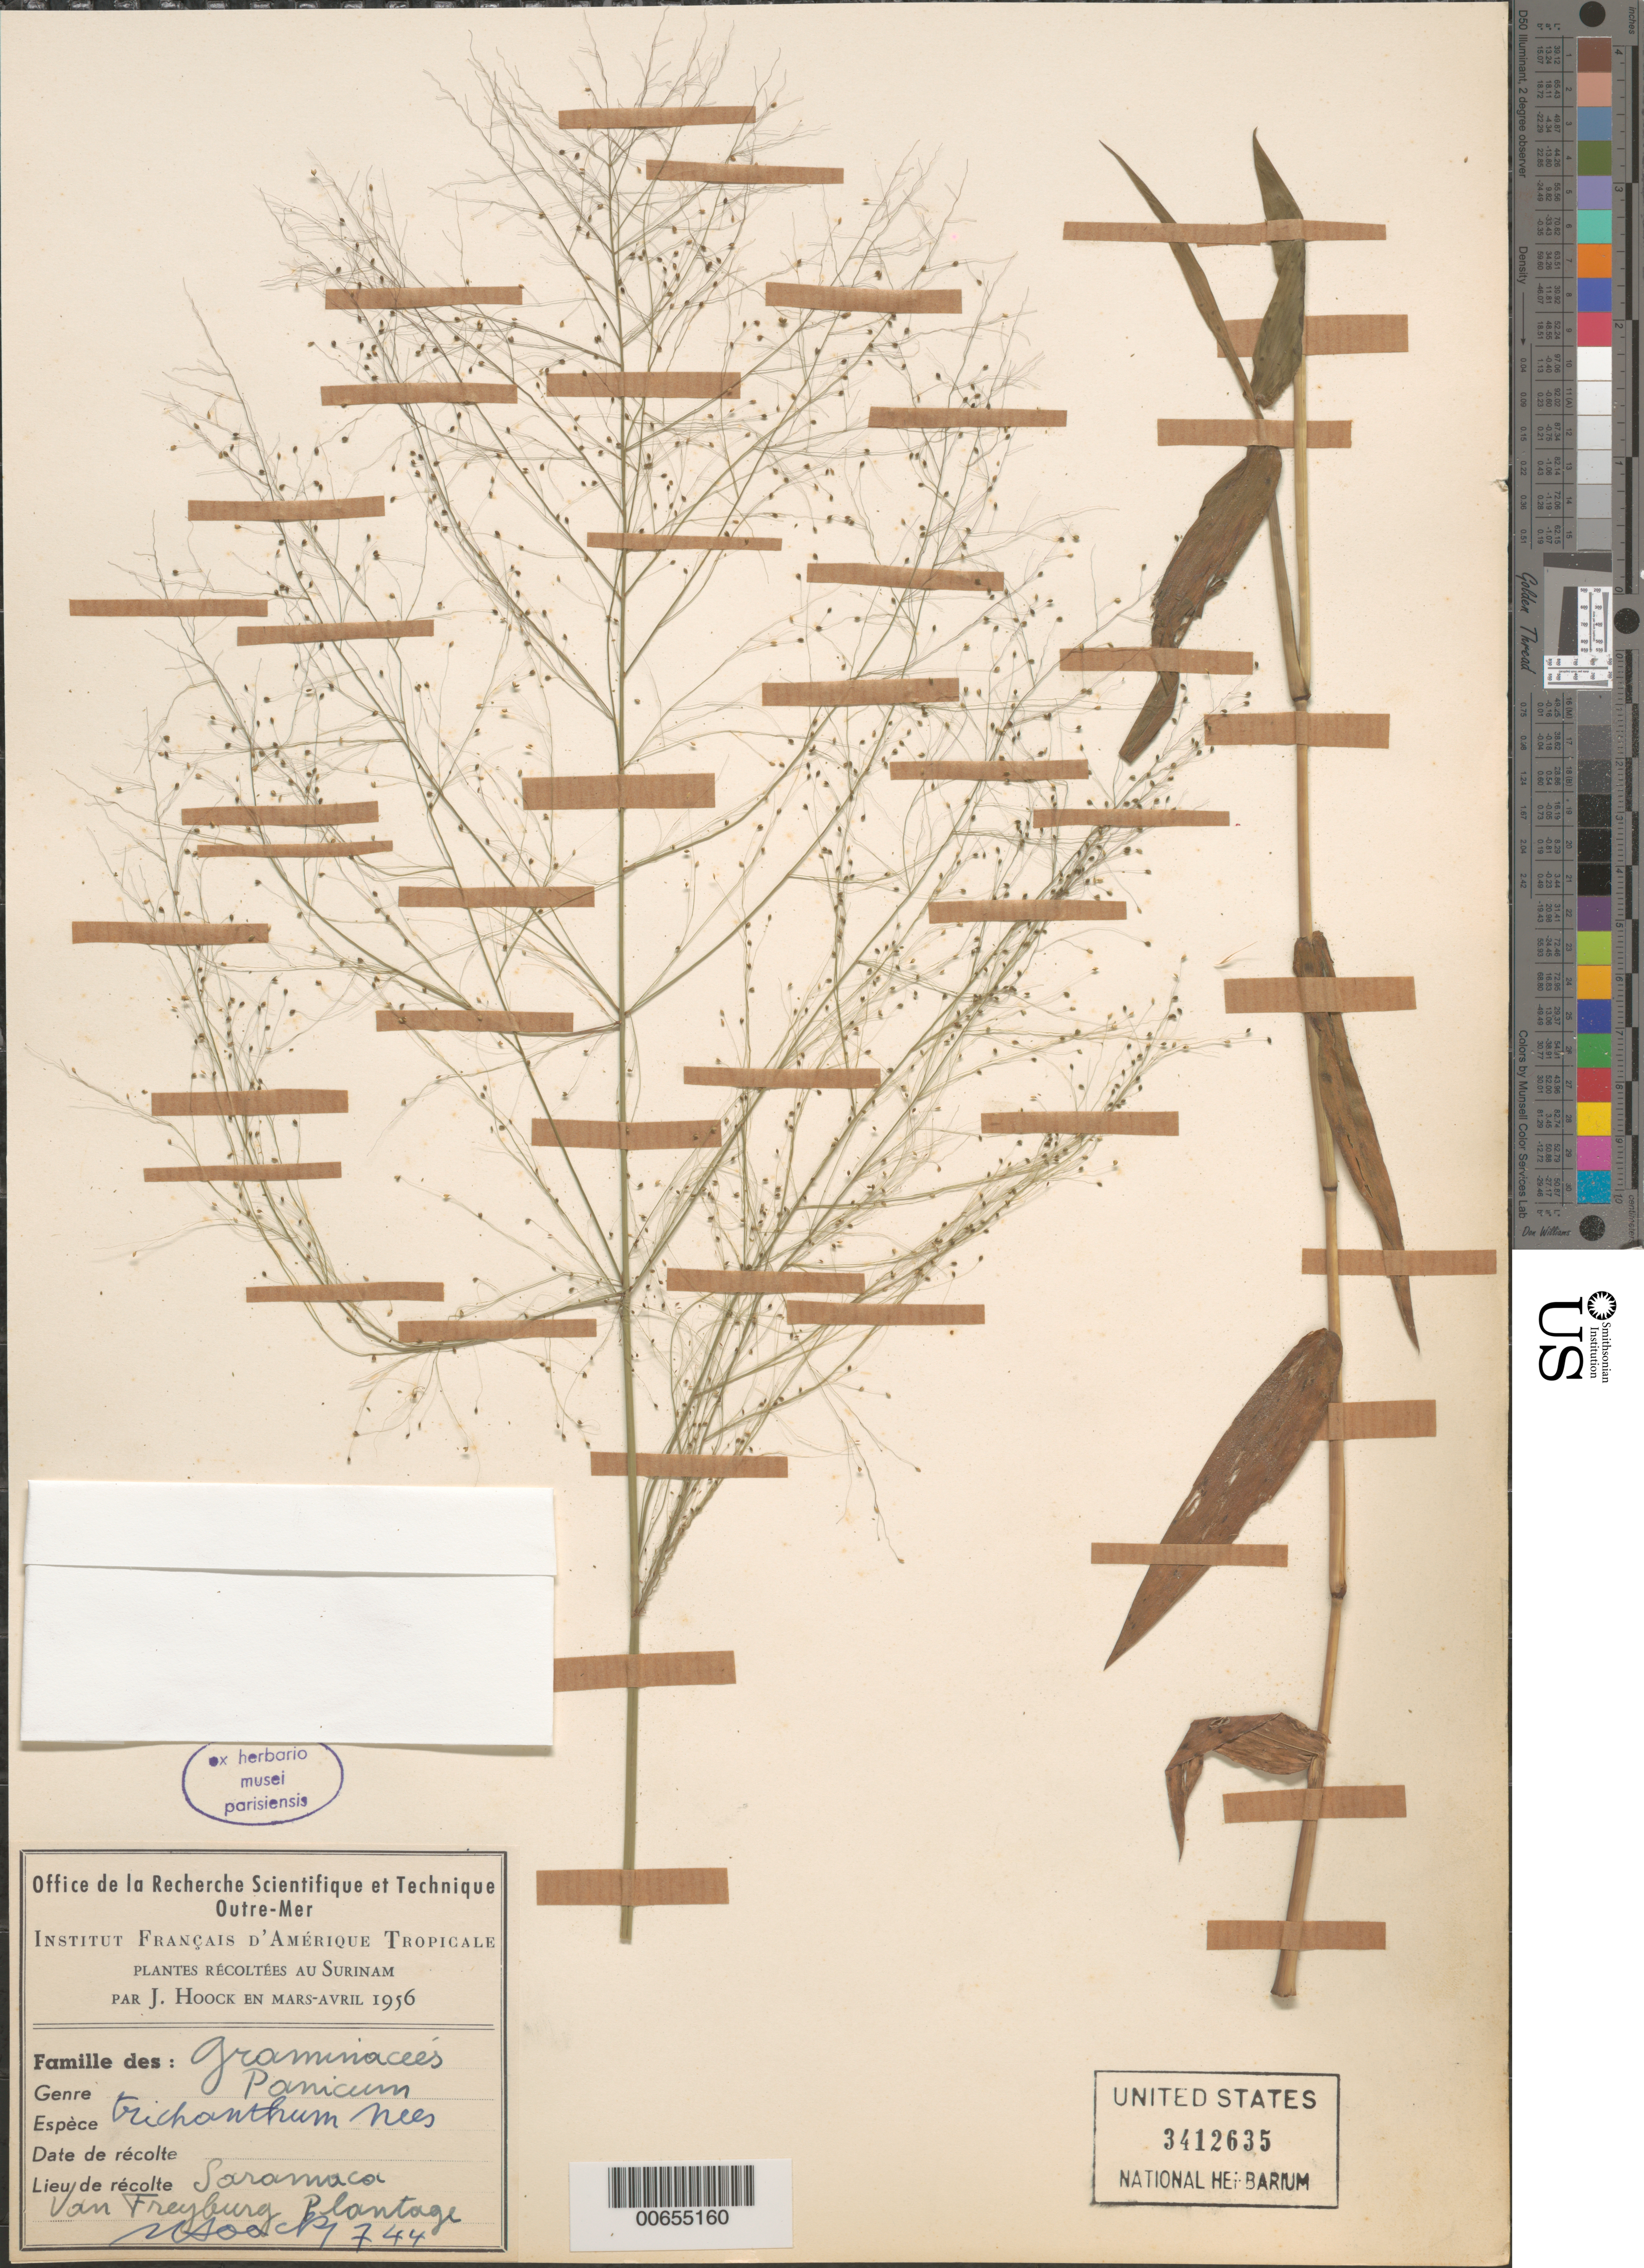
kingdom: Plantae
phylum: Tracheophyta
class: Liliopsida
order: Poales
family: Poaceae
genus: Panicum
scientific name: Panicum trichanthum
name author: Nees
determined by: Judziewicz, E. J.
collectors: J. Hoock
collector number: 744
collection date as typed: s.d.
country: Suriname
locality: Saramacca, van Freyburg Plantage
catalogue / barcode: US 3412635